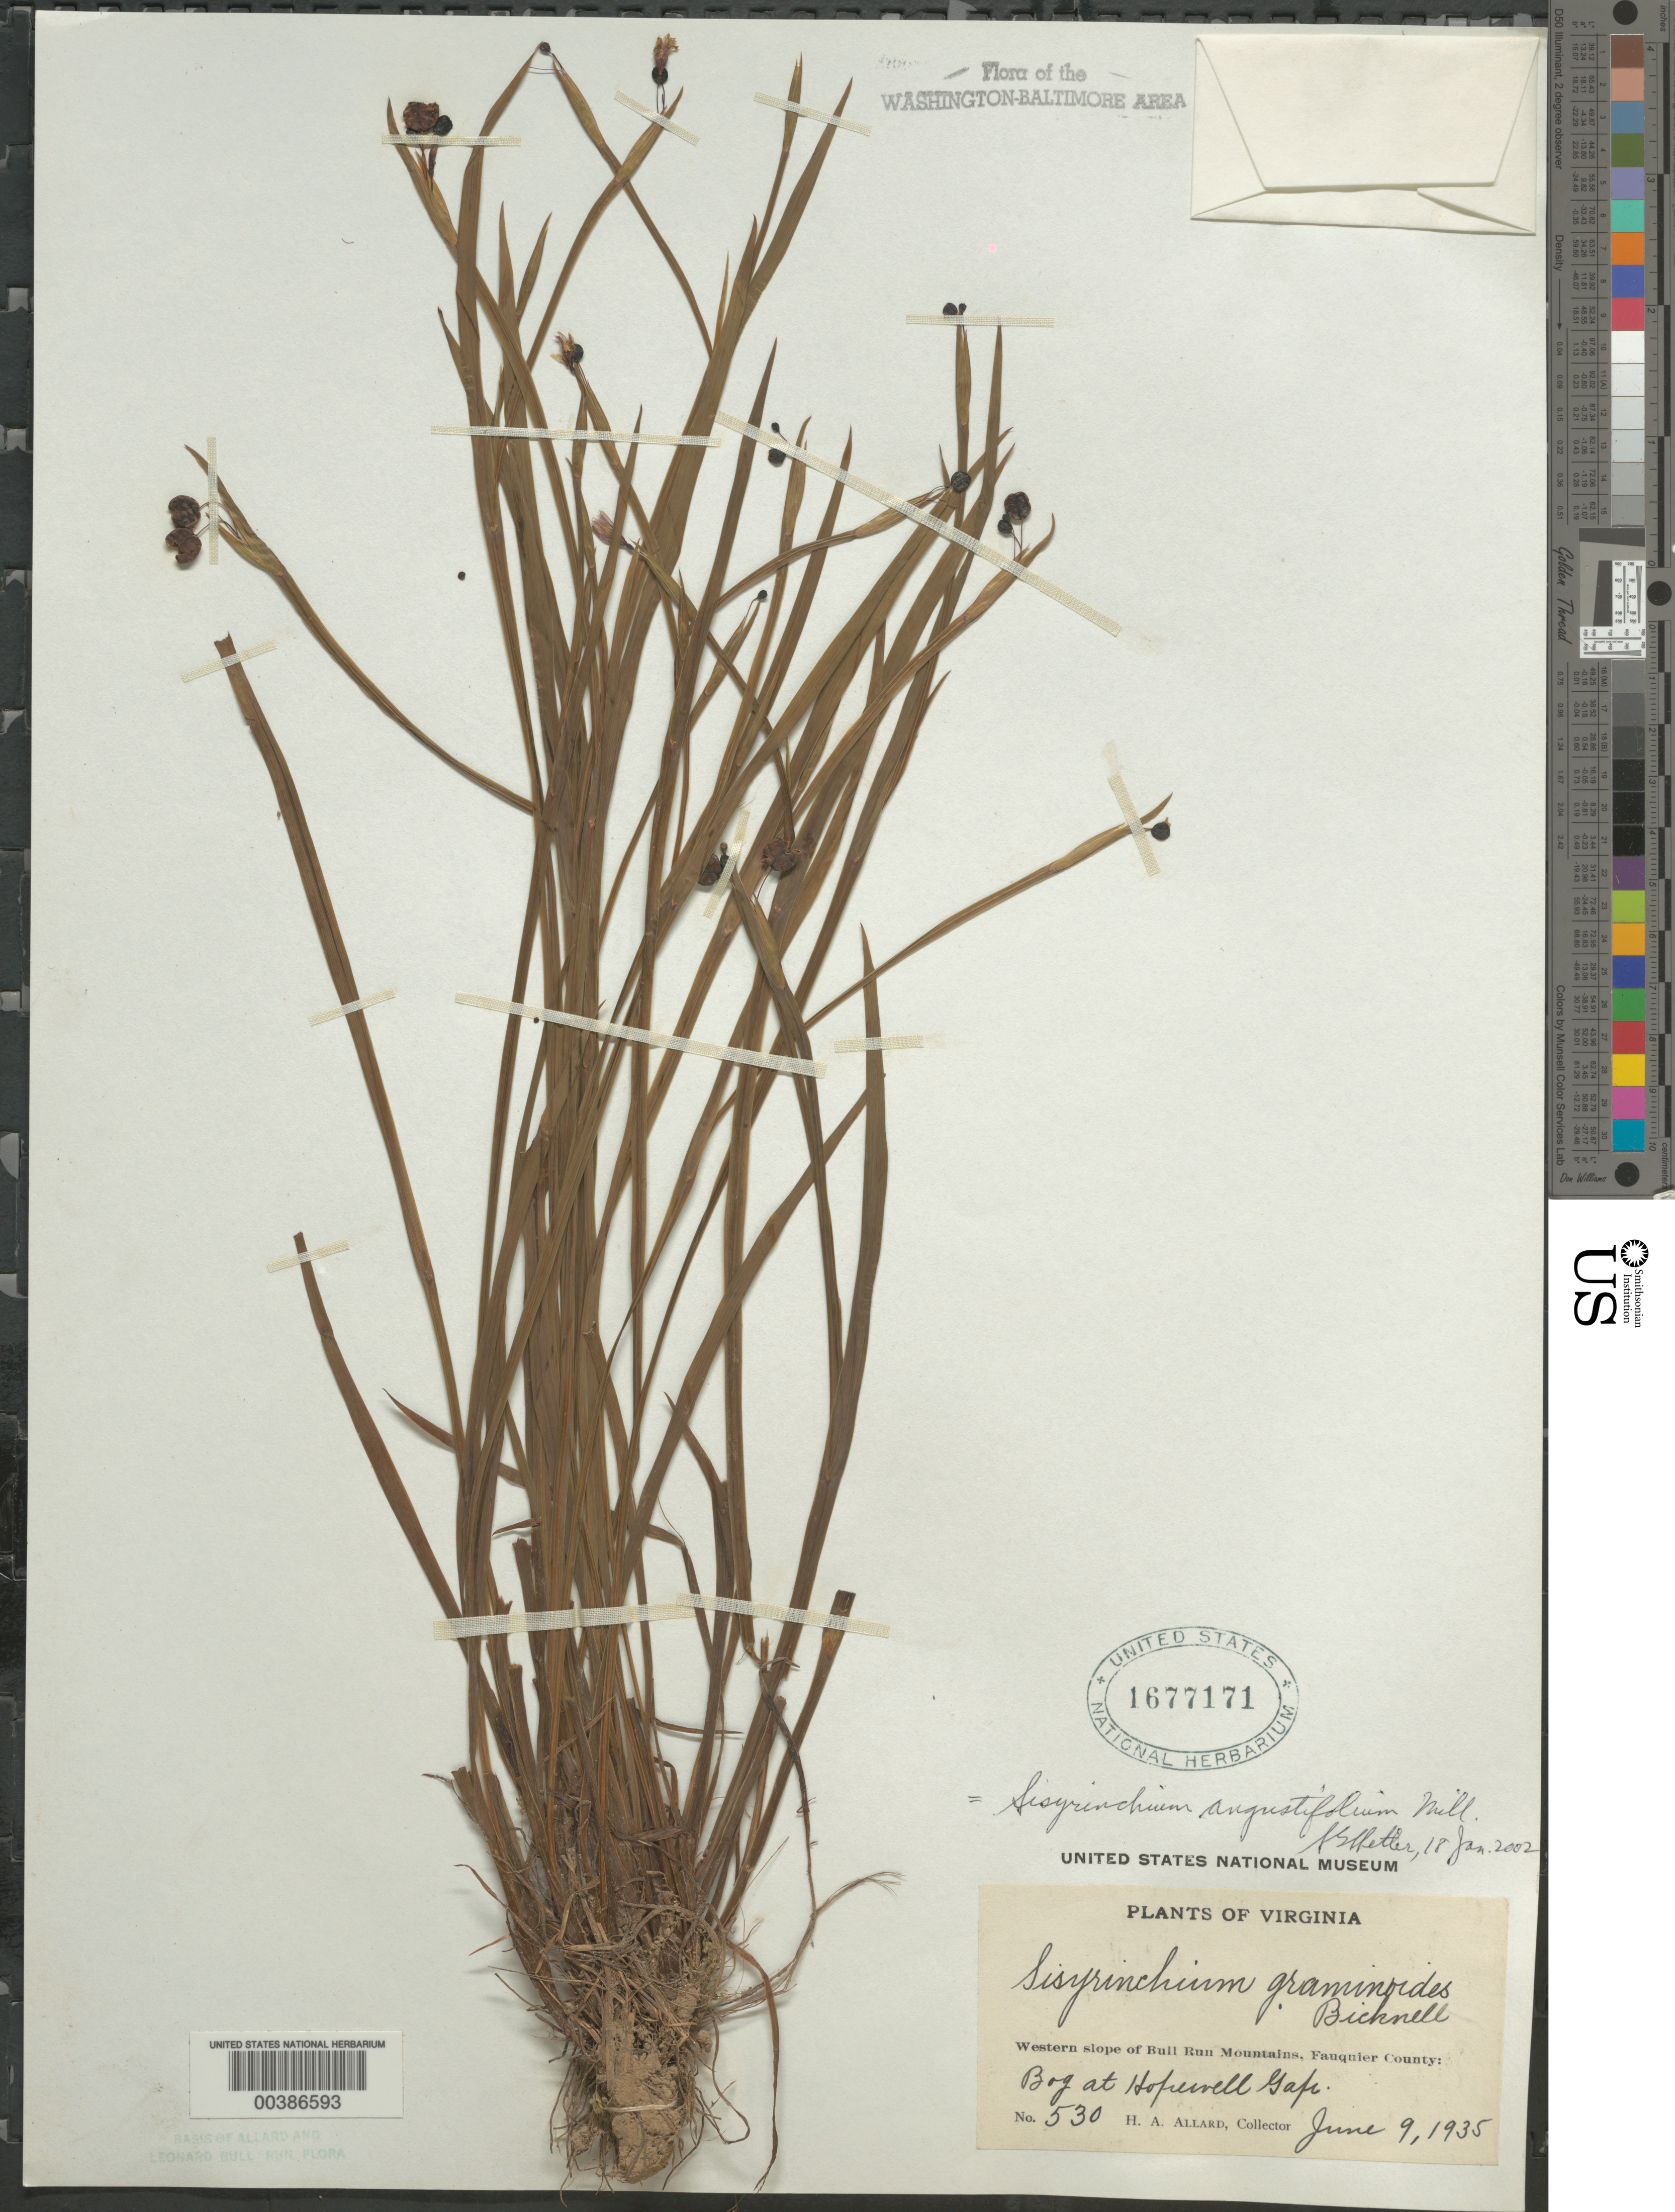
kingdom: Plantae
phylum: Tracheophyta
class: Liliopsida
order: Asparagales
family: Iridaceae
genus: Sisyrinchium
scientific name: Sisyrinchium angustifolium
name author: Mill.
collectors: H. A. Allard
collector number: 530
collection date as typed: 09 Jun 1935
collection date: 1935-06-09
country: United States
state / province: Virginia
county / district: Fauquier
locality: Hopewell Gap Bog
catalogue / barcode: US 1677171